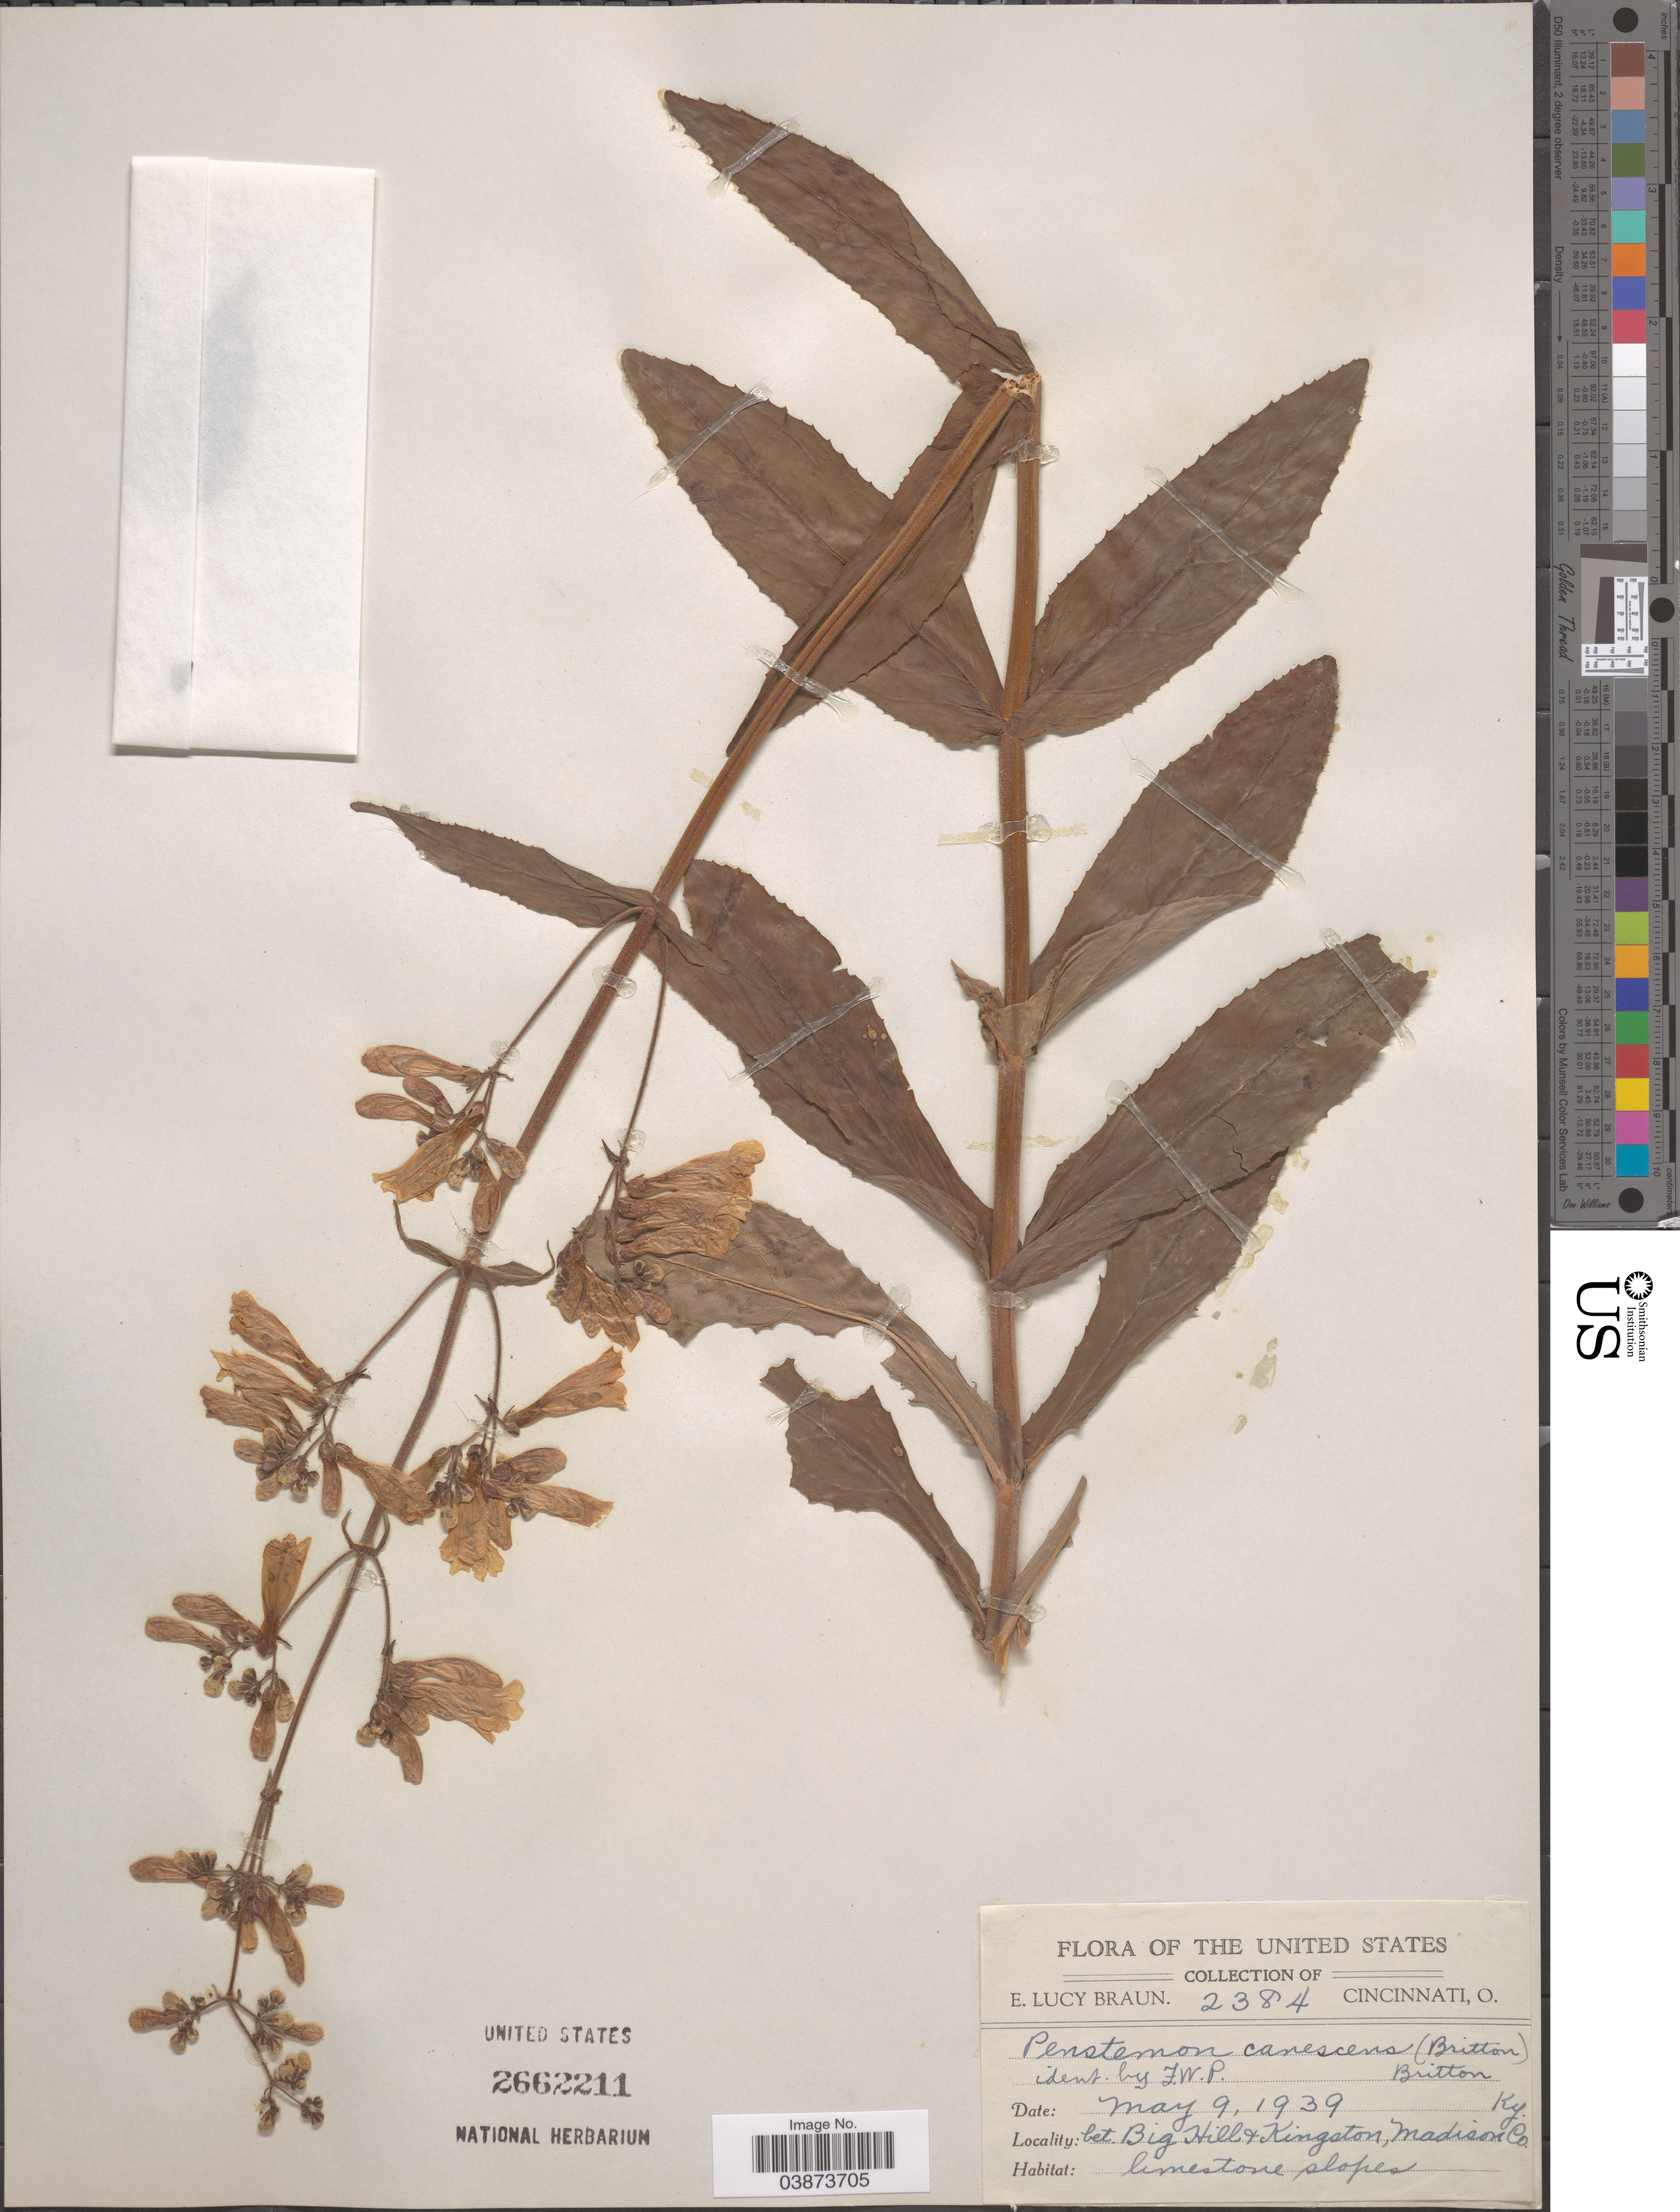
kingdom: Plantae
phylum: Tracheophyta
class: Magnoliopsida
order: Lamiales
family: Plantaginaceae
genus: Penstemon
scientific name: Penstemon canescens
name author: L.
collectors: E. L. Braun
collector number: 2384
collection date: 1939-05-09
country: United States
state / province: Kentucky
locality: Bet. Big Hill & Kingston, Madison Co.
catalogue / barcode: US 2662211